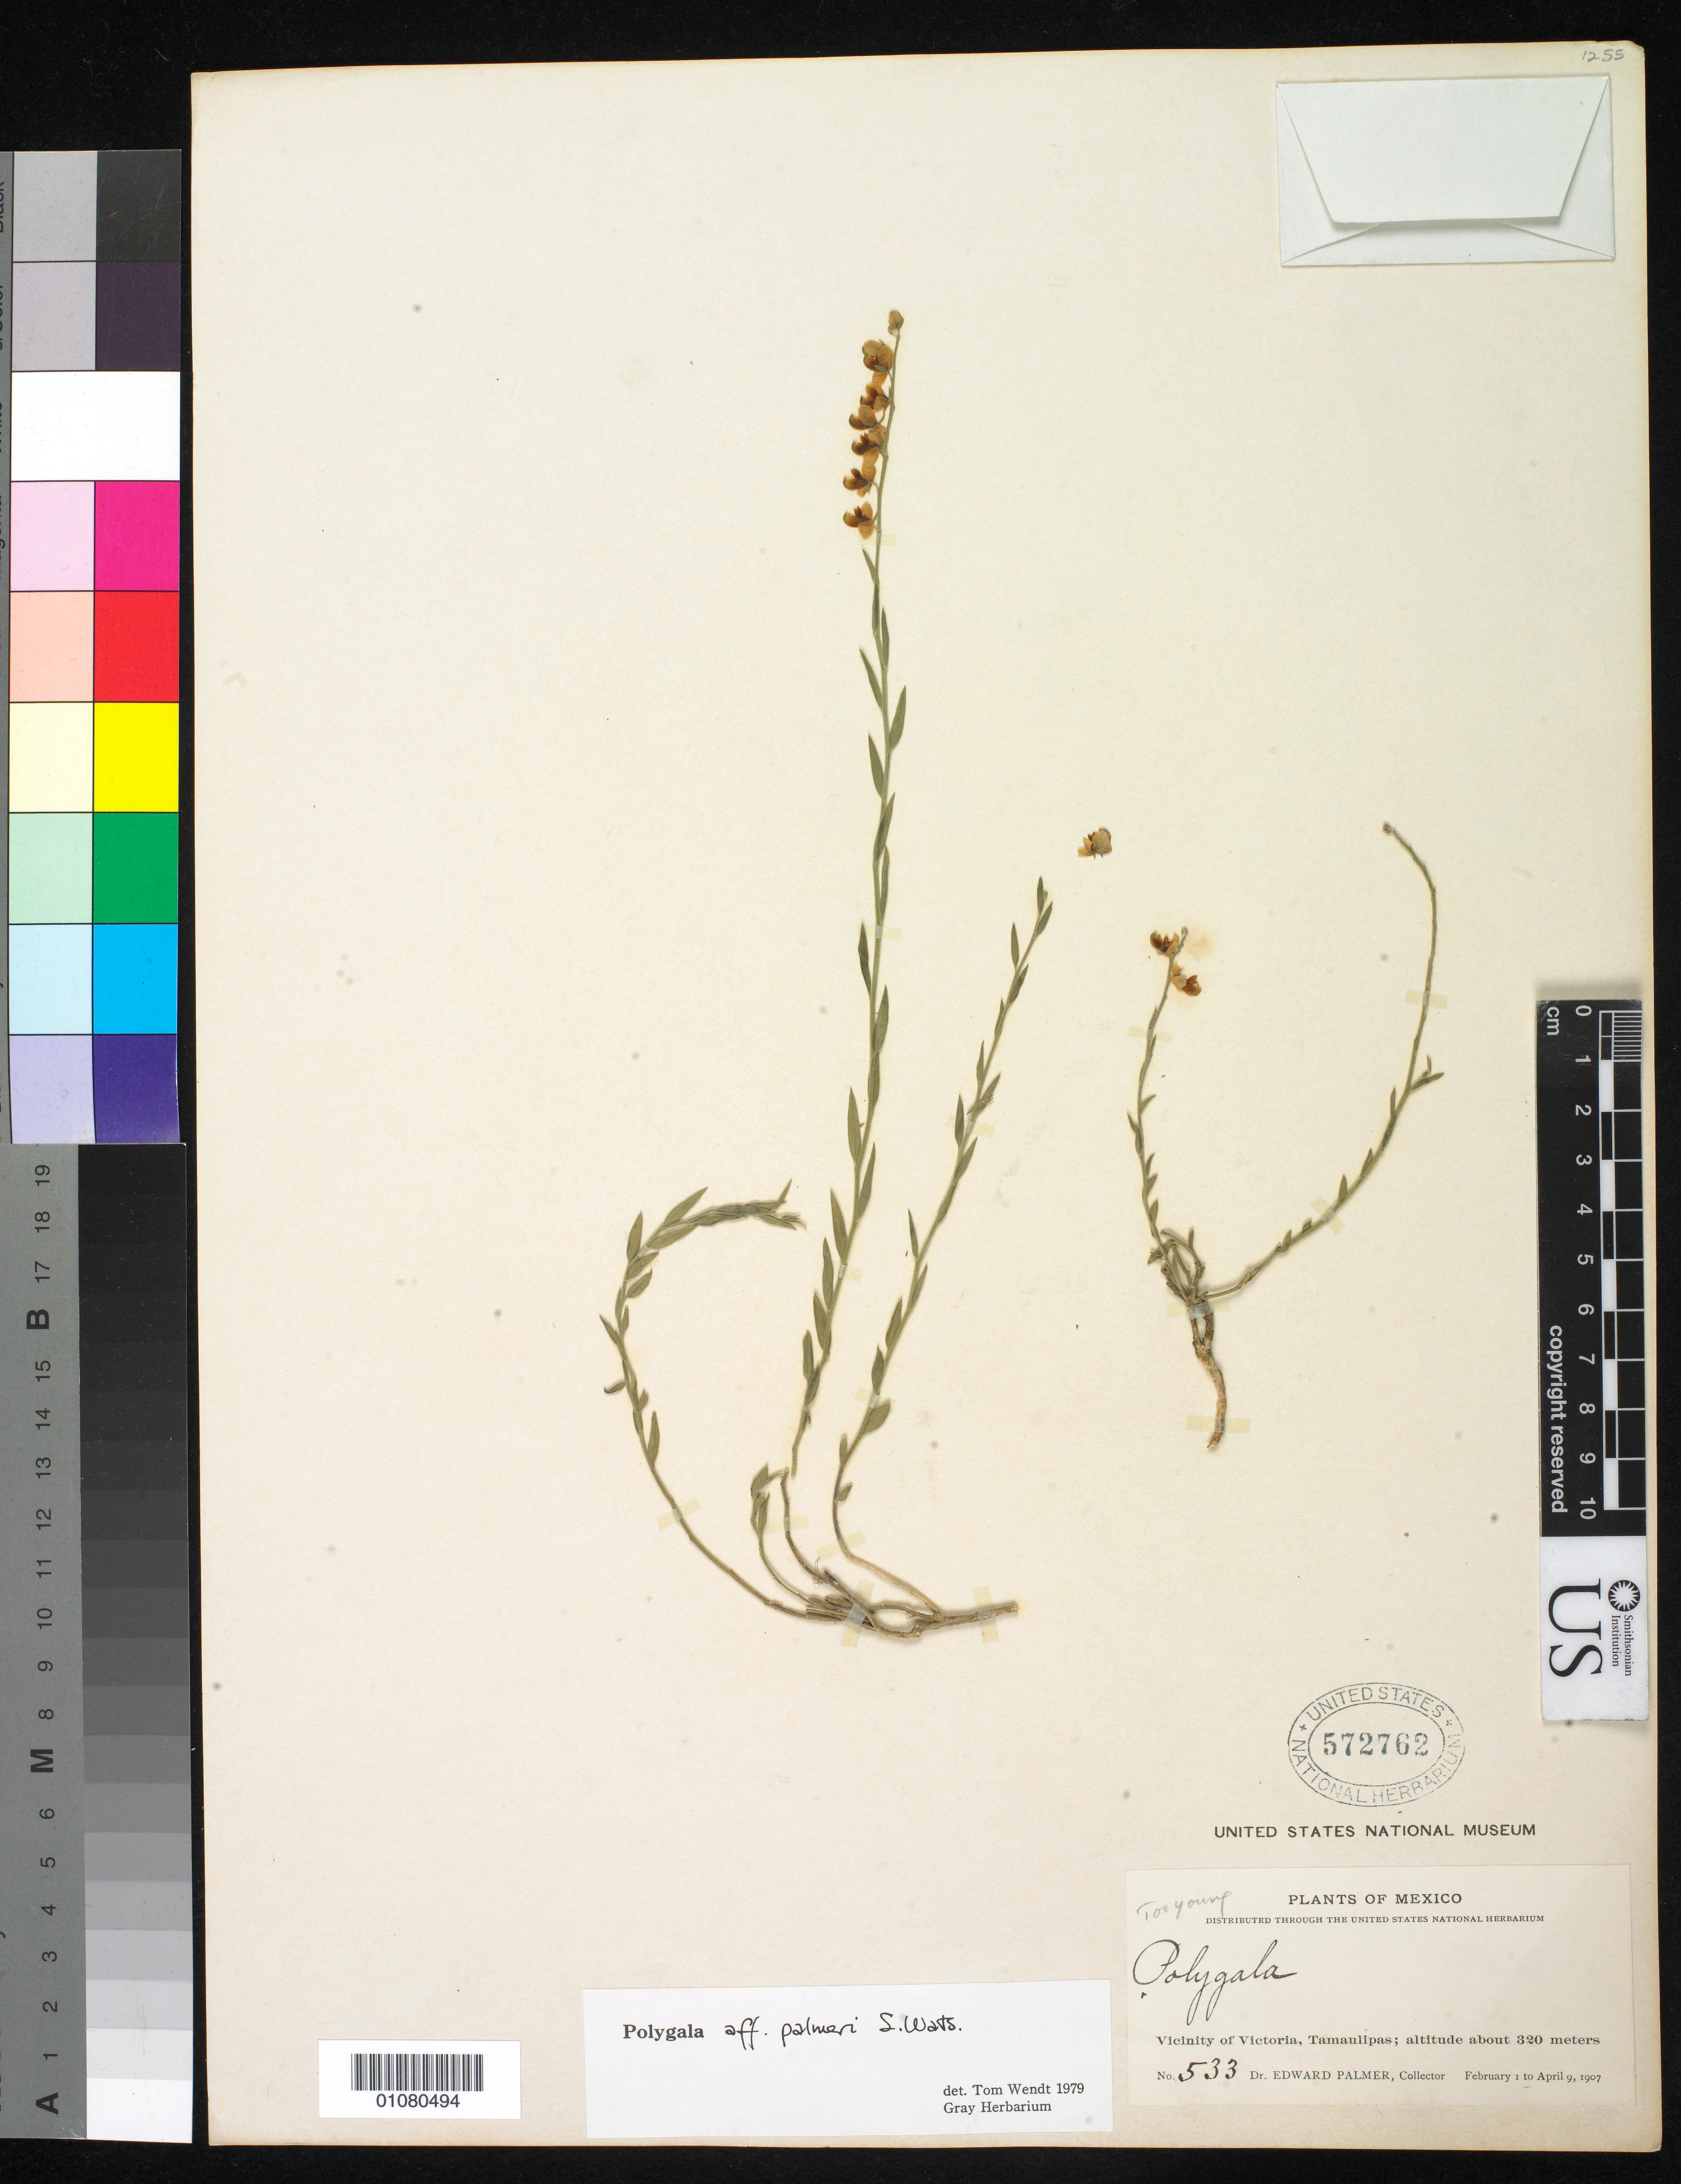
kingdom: Plantae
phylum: Tracheophyta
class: Magnoliopsida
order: Fabales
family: Polygalaceae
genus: Hebecarpa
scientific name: Hebecarpa sp.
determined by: Strong, Mark T., (BOT), Smithsonian Institution - National Museum of Natural History (UNITED STATES)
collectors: E. Palmer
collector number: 533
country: Mexico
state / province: Tamaulipas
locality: Victoria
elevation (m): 320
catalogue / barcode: US 572762